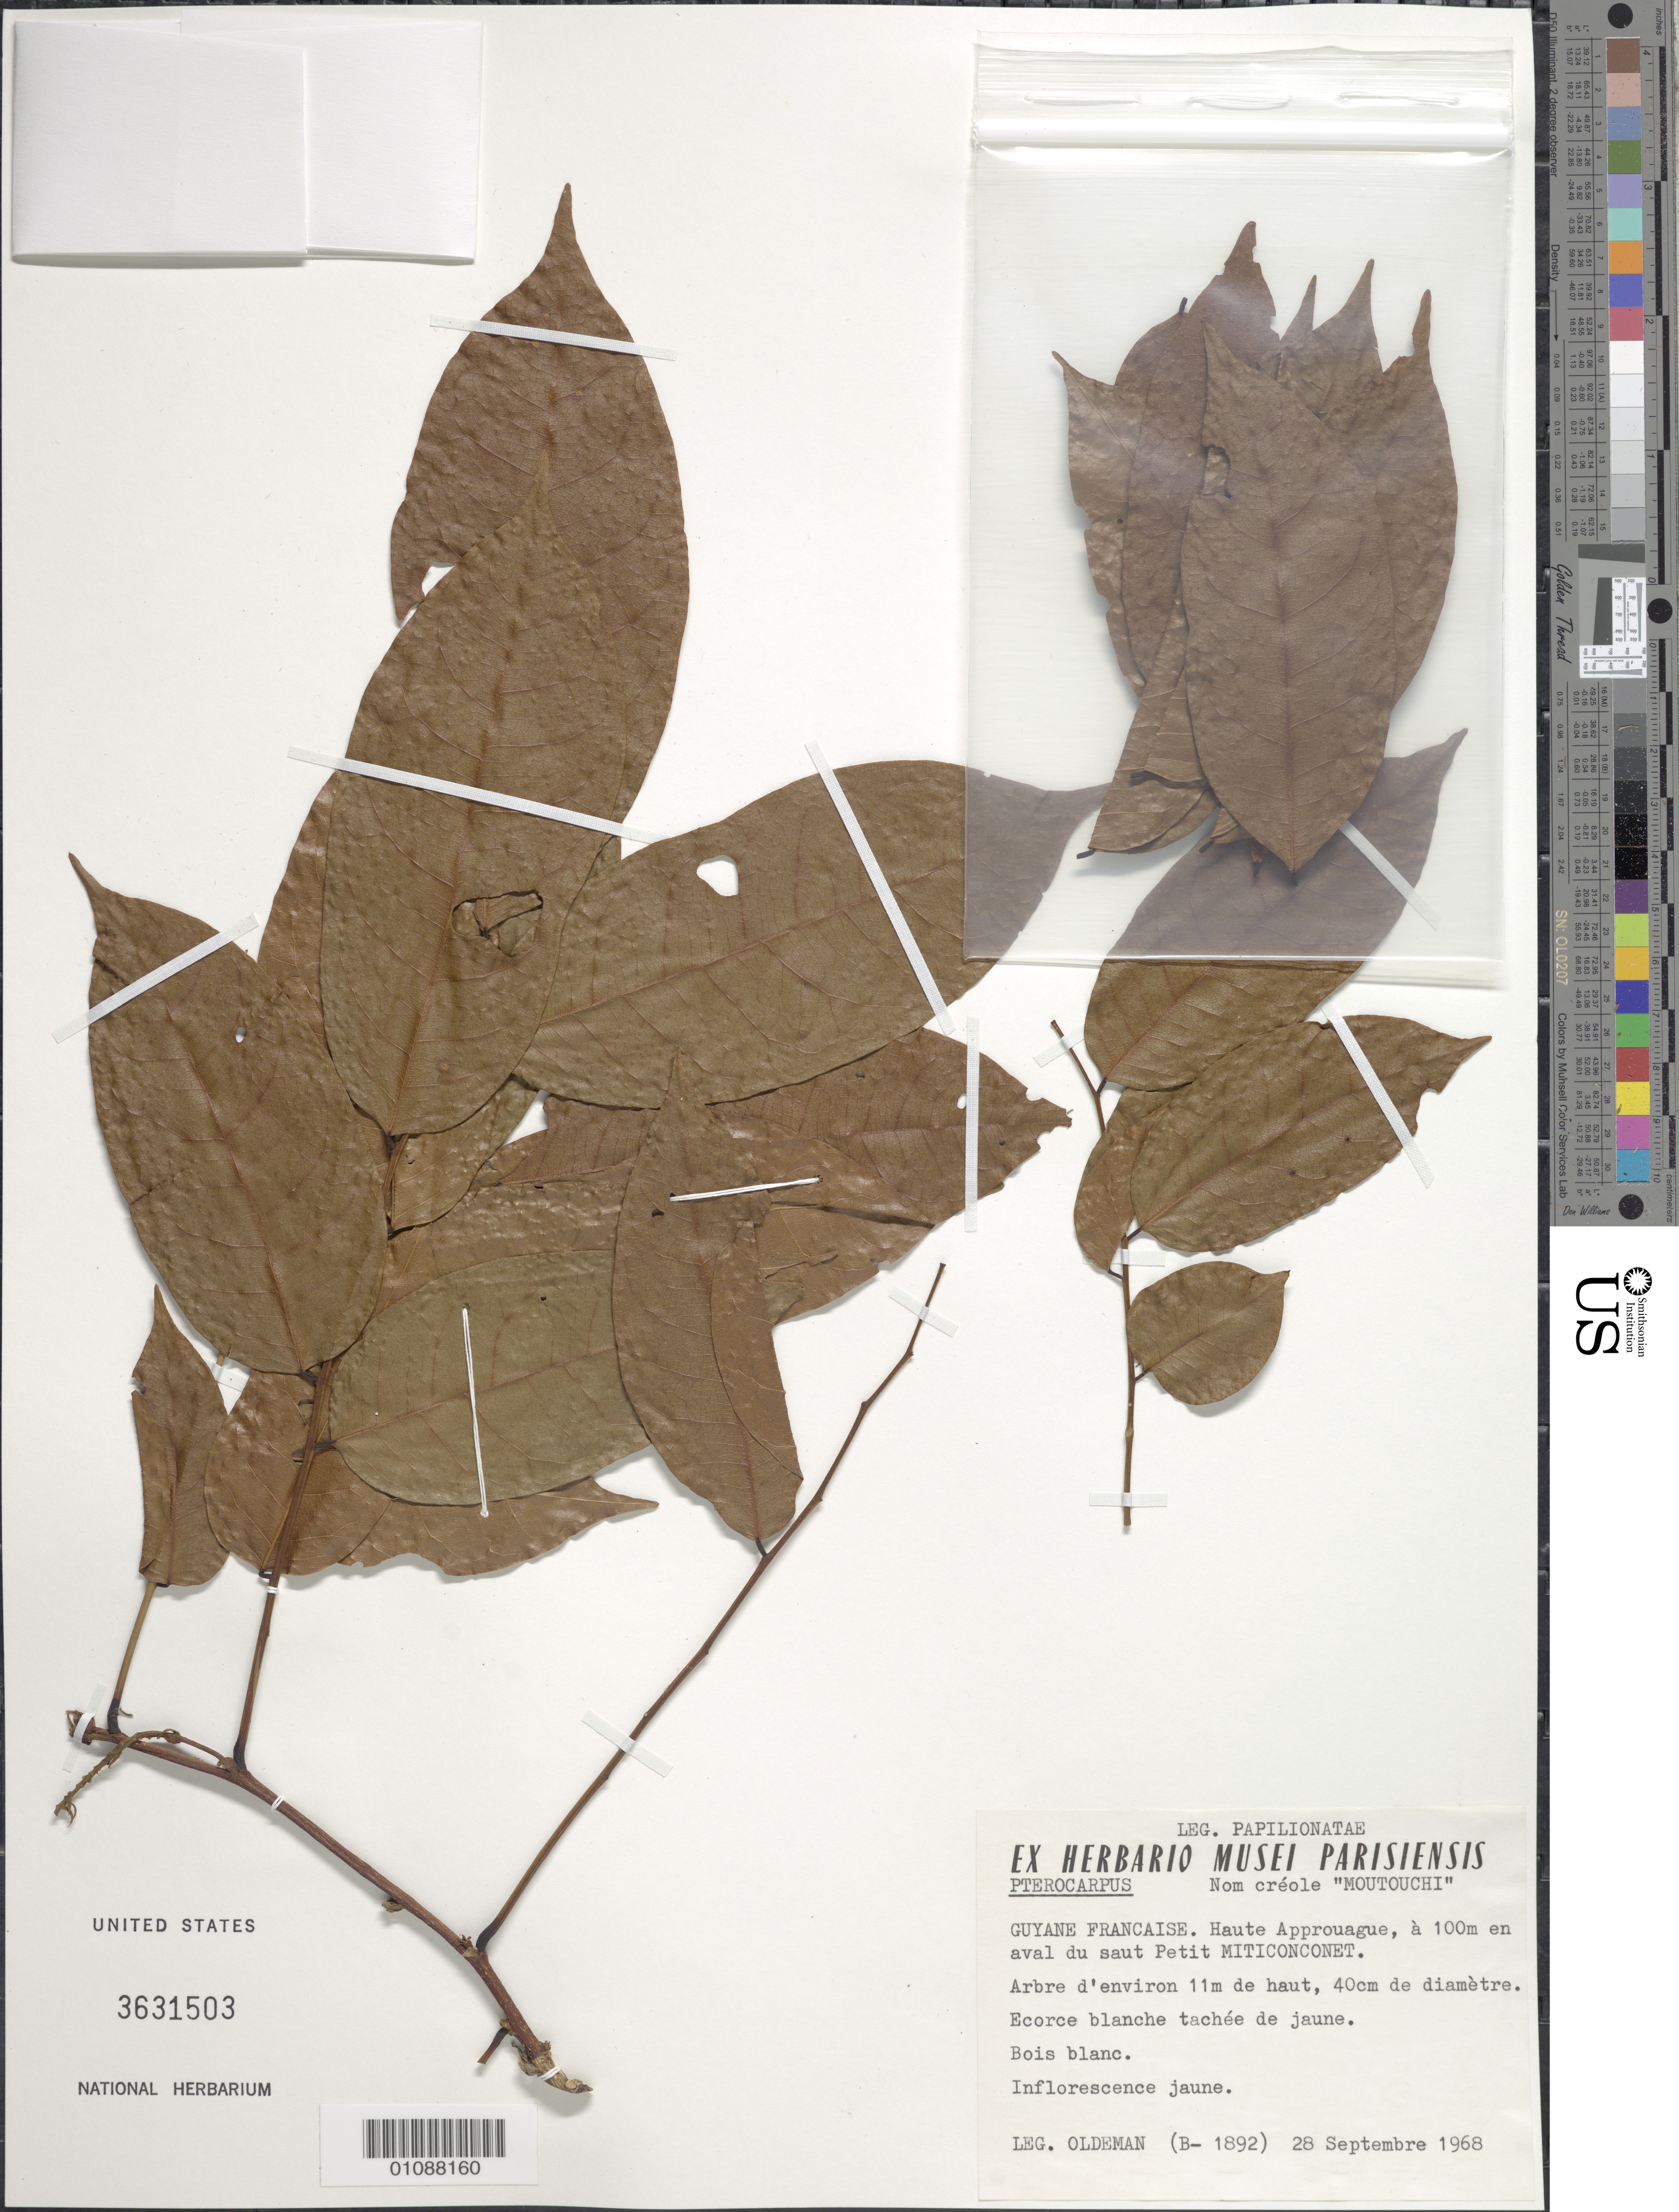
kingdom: Plantae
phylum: Tracheophyta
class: Magnoliopsida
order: Fabales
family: Fabaceae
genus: Pterocarpus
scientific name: Pterocarpus sp.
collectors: R. Oldeman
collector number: B 1892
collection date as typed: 28-Sep-68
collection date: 1968-09-28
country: French Guiana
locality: Haute Approuague, a 100m en aval du saut Petit Miticonconet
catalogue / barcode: US 3631503